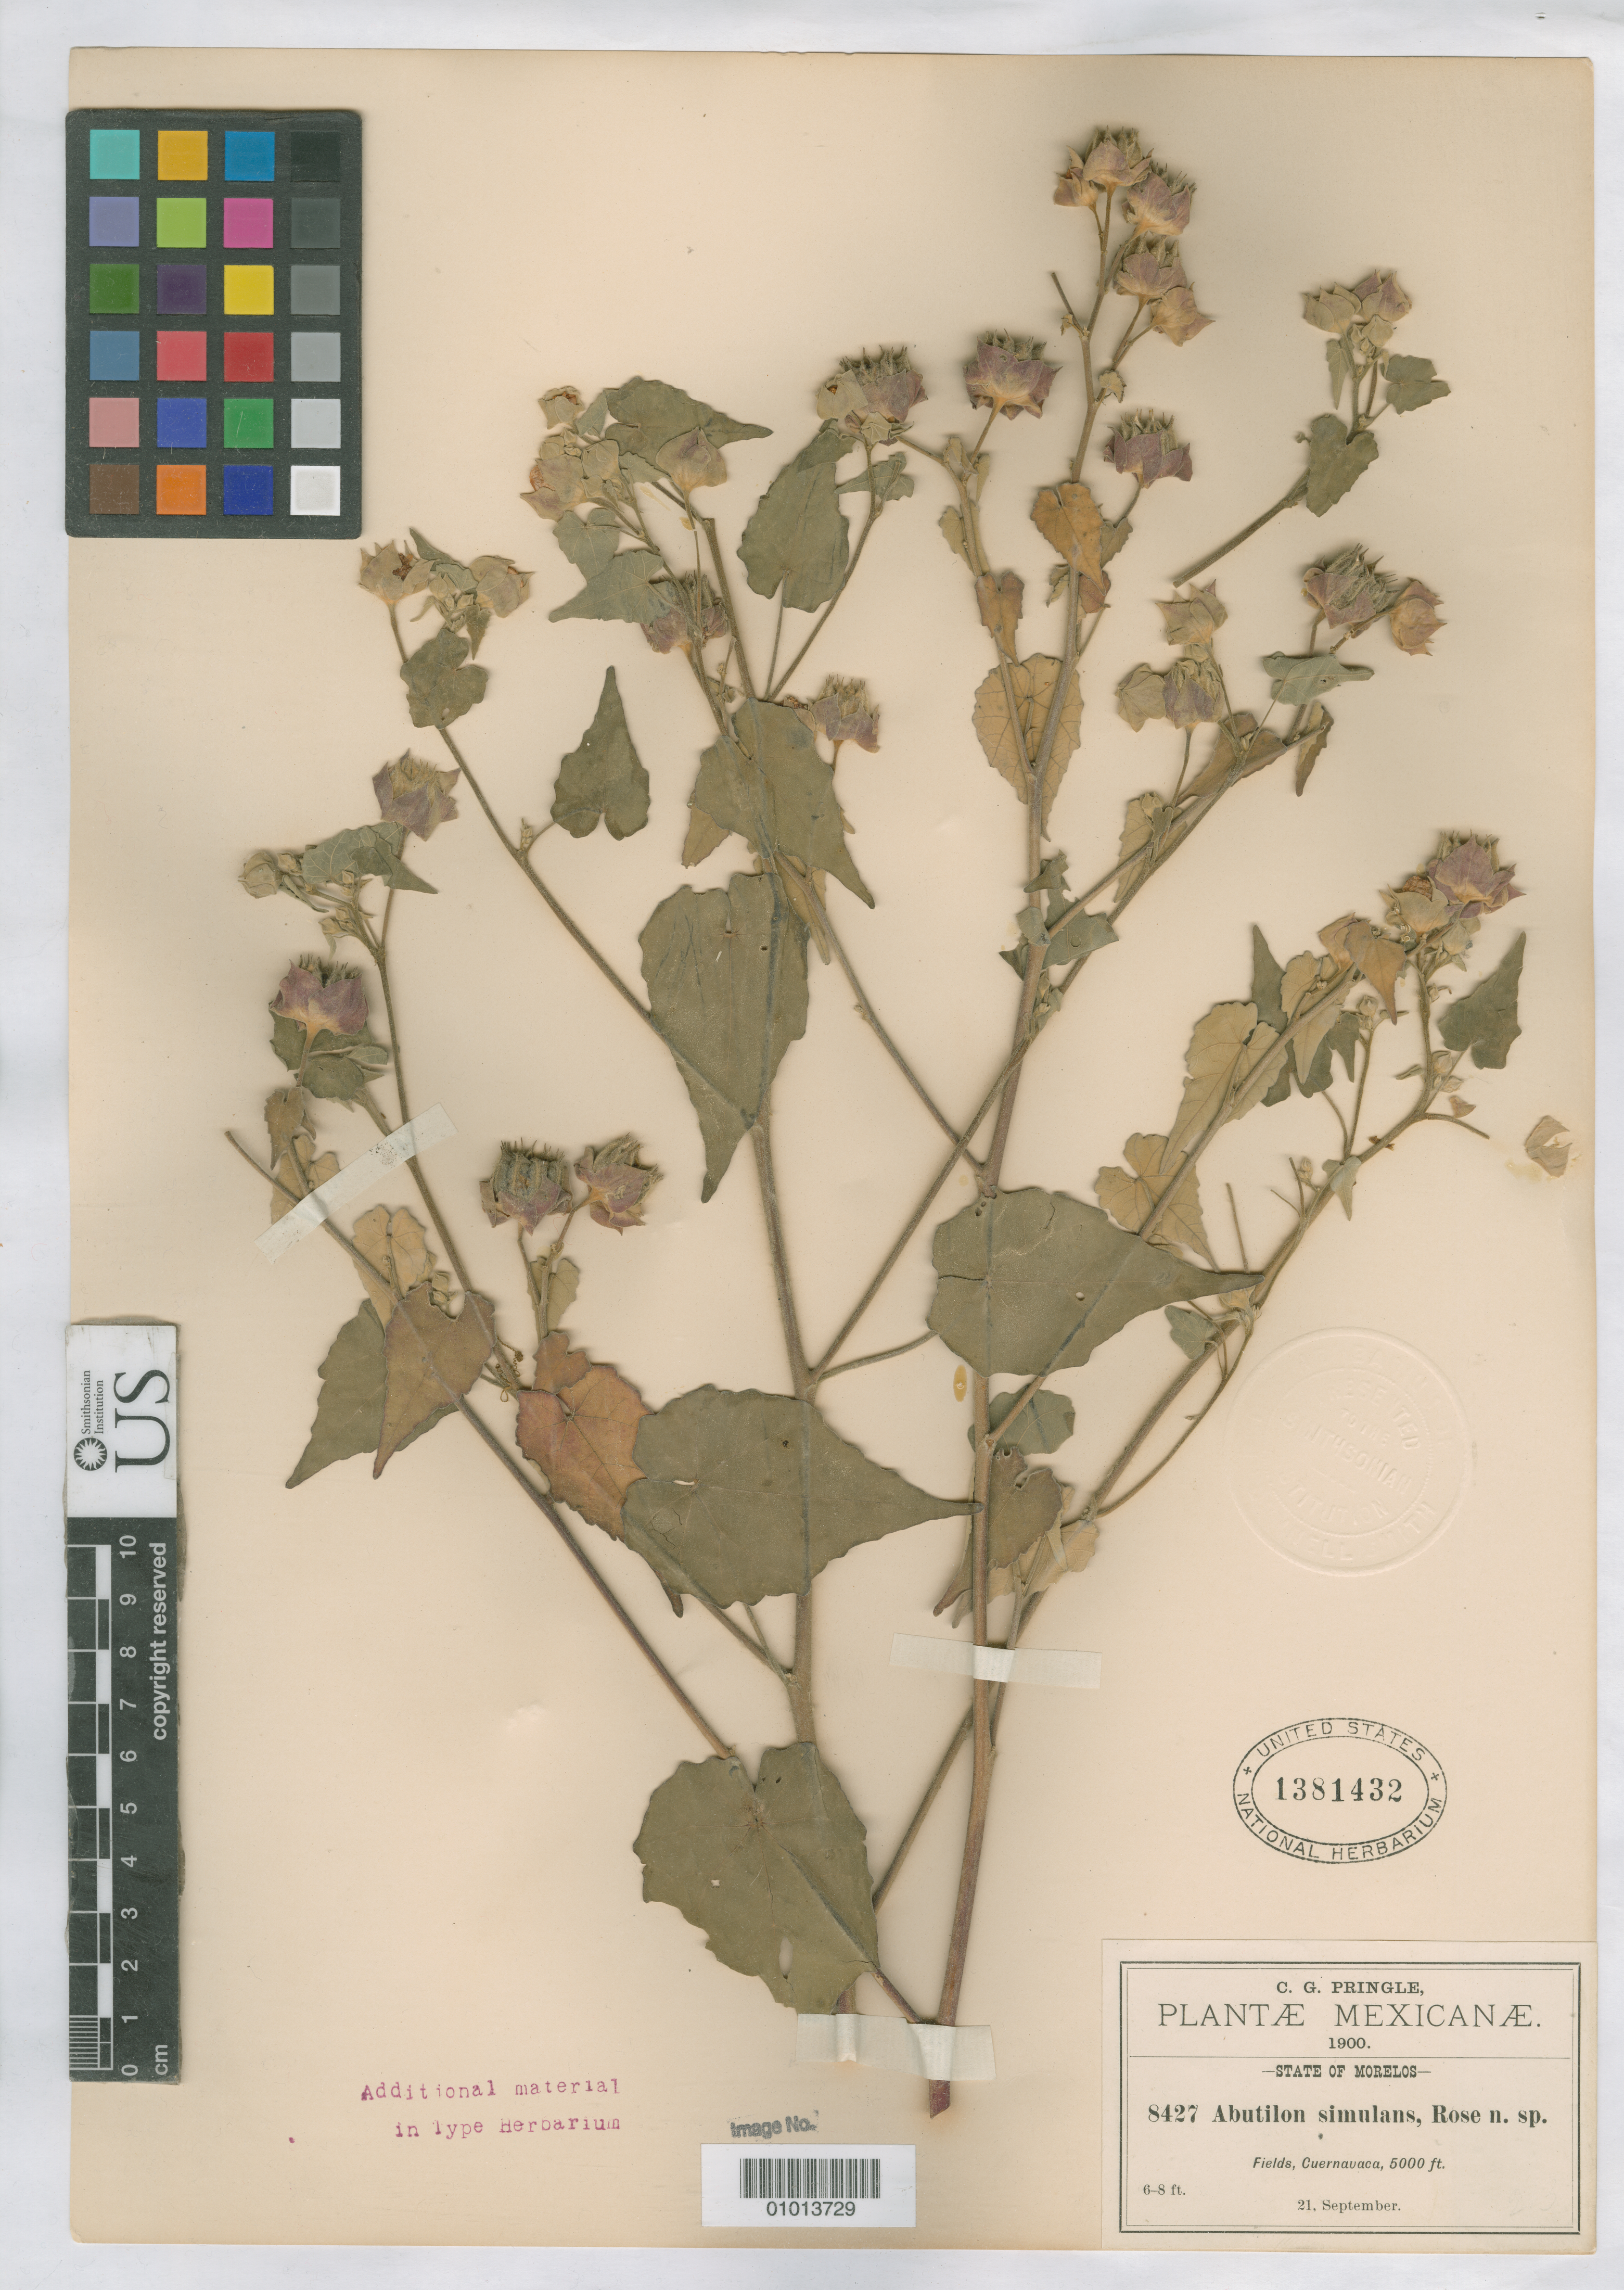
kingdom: Plantae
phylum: Tracheophyta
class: Magnoliopsida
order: Malvales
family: Malvaceae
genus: Abutilon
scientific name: Abutilon simulans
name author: Rose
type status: Isotype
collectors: C. G. Pringle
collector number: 8427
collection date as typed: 21 Sep 1900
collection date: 1900-09-21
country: Mexico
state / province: Morelos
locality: Fields, Cuernavaca.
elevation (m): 1524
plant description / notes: Specimen ex John Donnell Smith herbarium.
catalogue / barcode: US 1381432